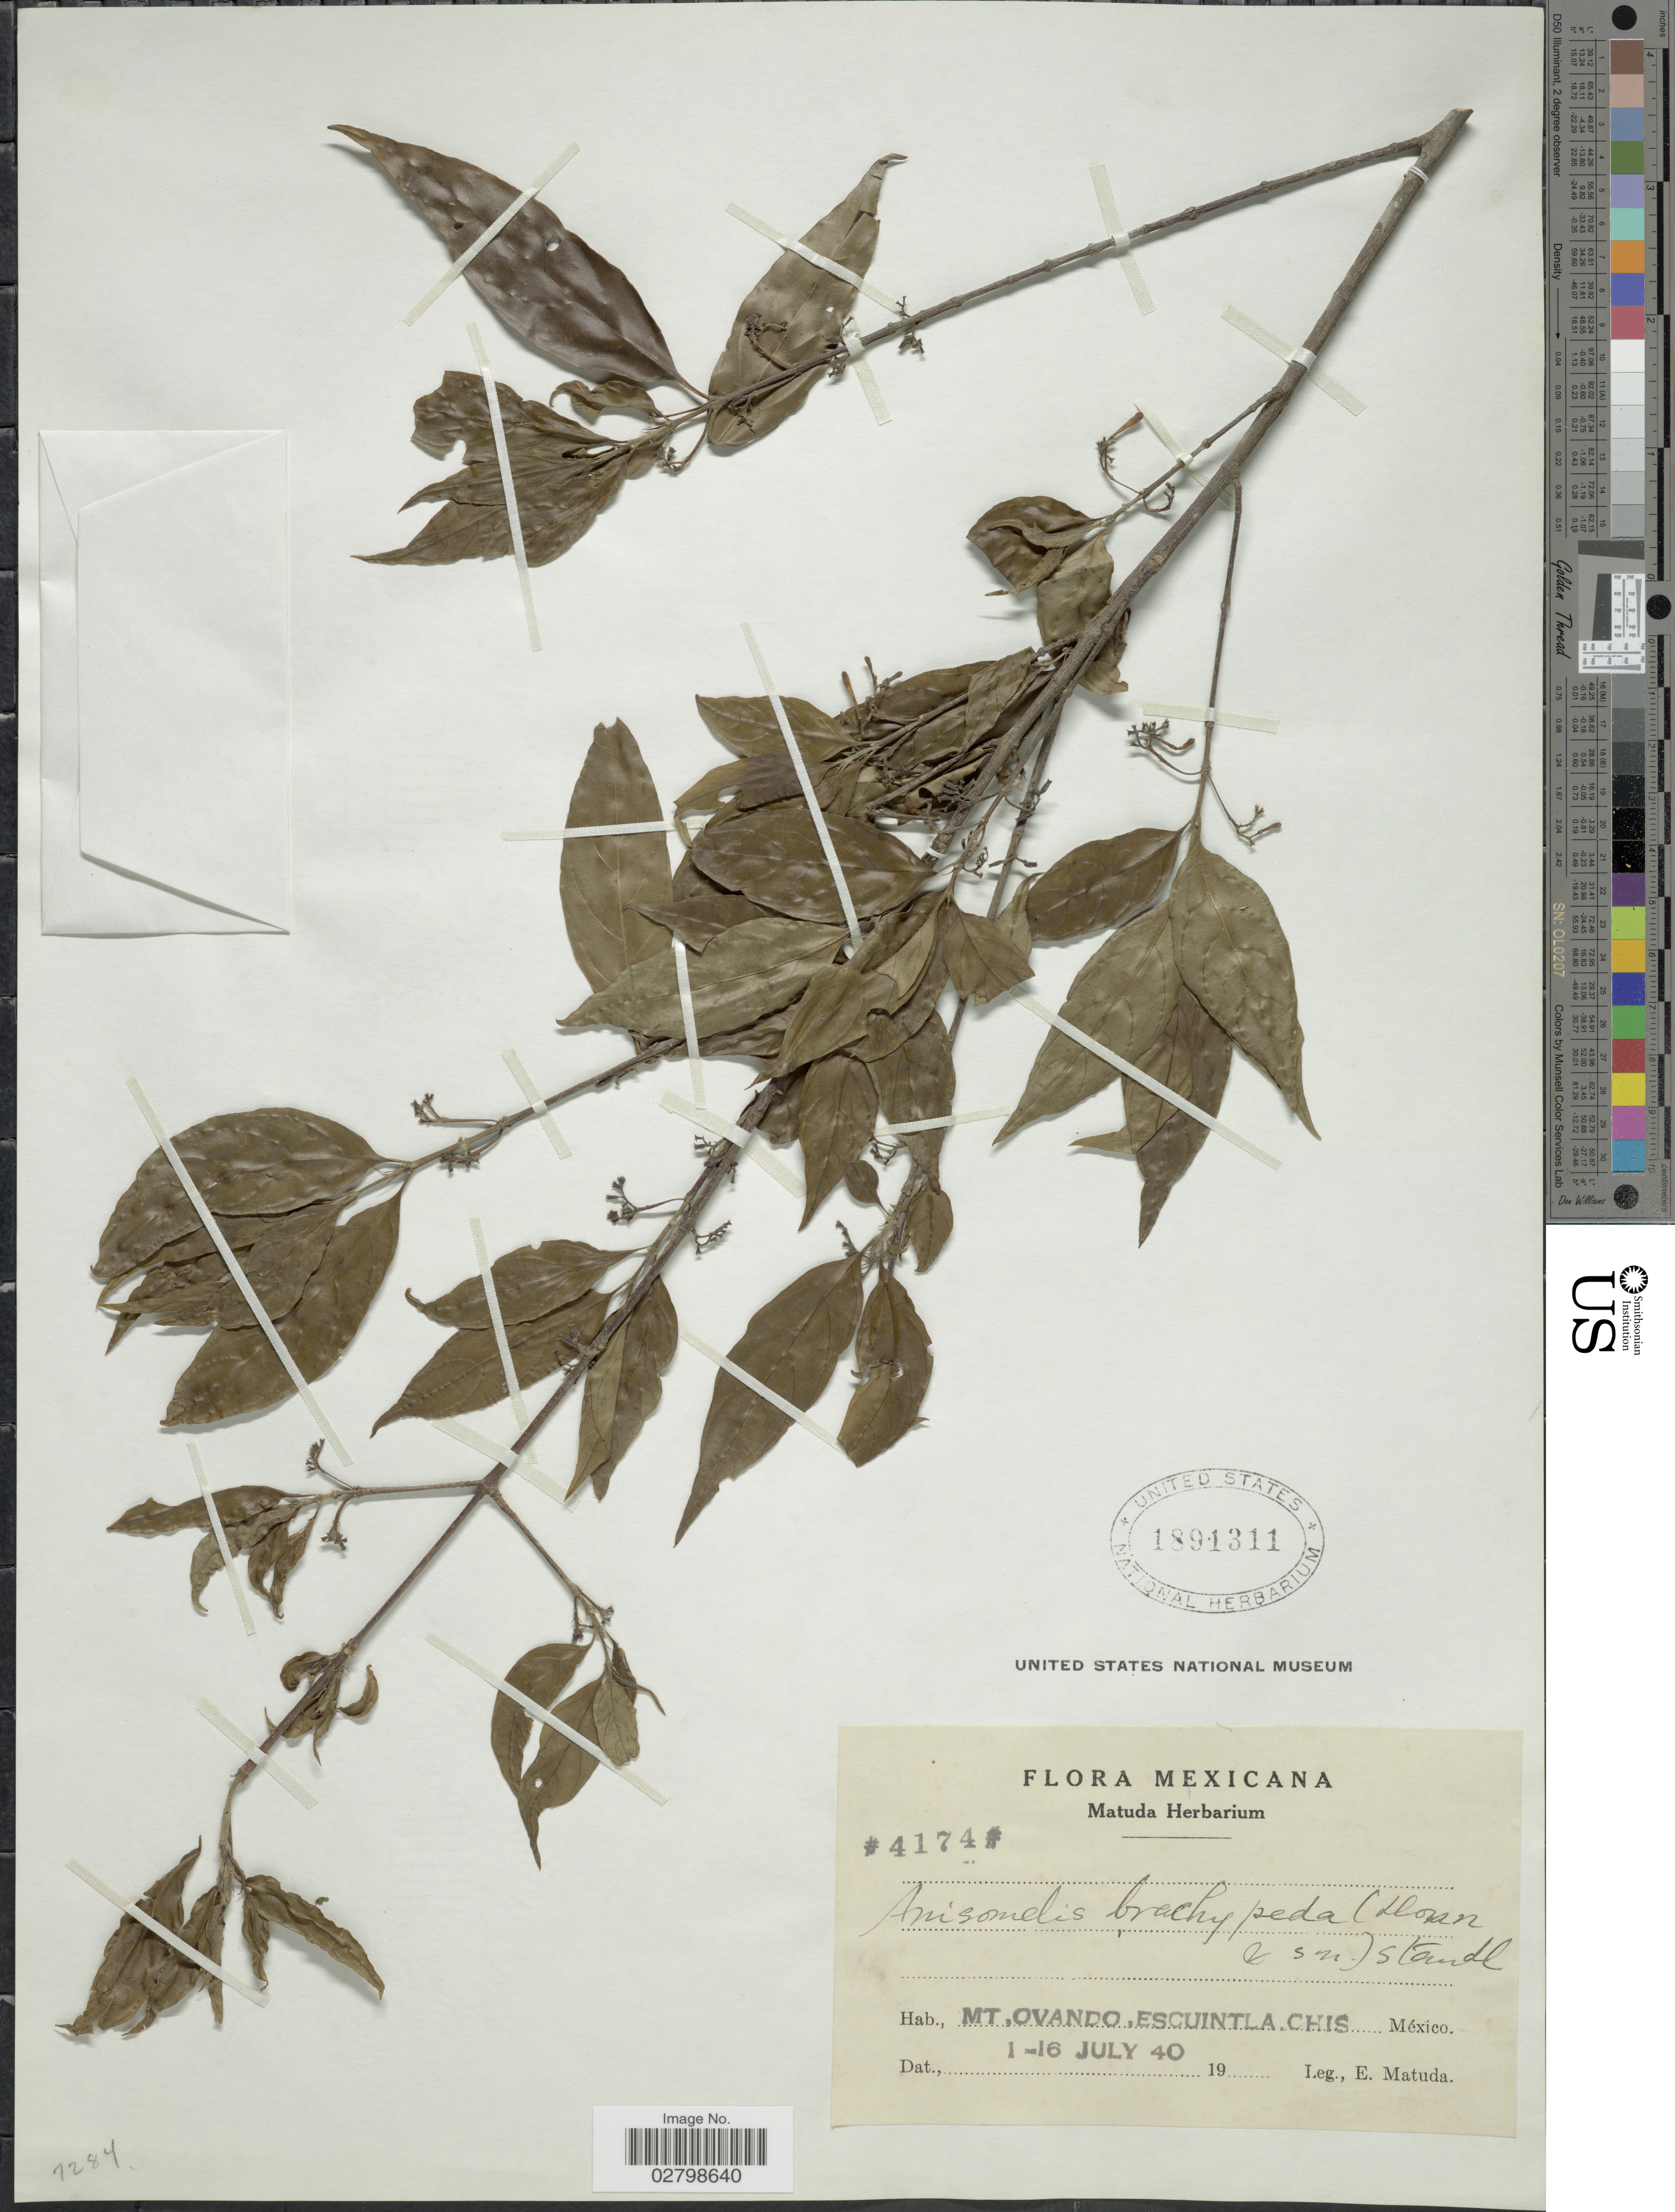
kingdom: Plantae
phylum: Tracheophyta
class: Magnoliopsida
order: Gentianales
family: Rubiaceae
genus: Chomelia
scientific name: Chomelia brachypoda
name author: Donn. Sm.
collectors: E. Matuda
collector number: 4174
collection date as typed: Transcribed d/m/y: 1/7/40 to 16/7/40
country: Mexico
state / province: Chiapas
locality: Mt. Ovando, Escuintla. Chis.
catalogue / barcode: US 1891311